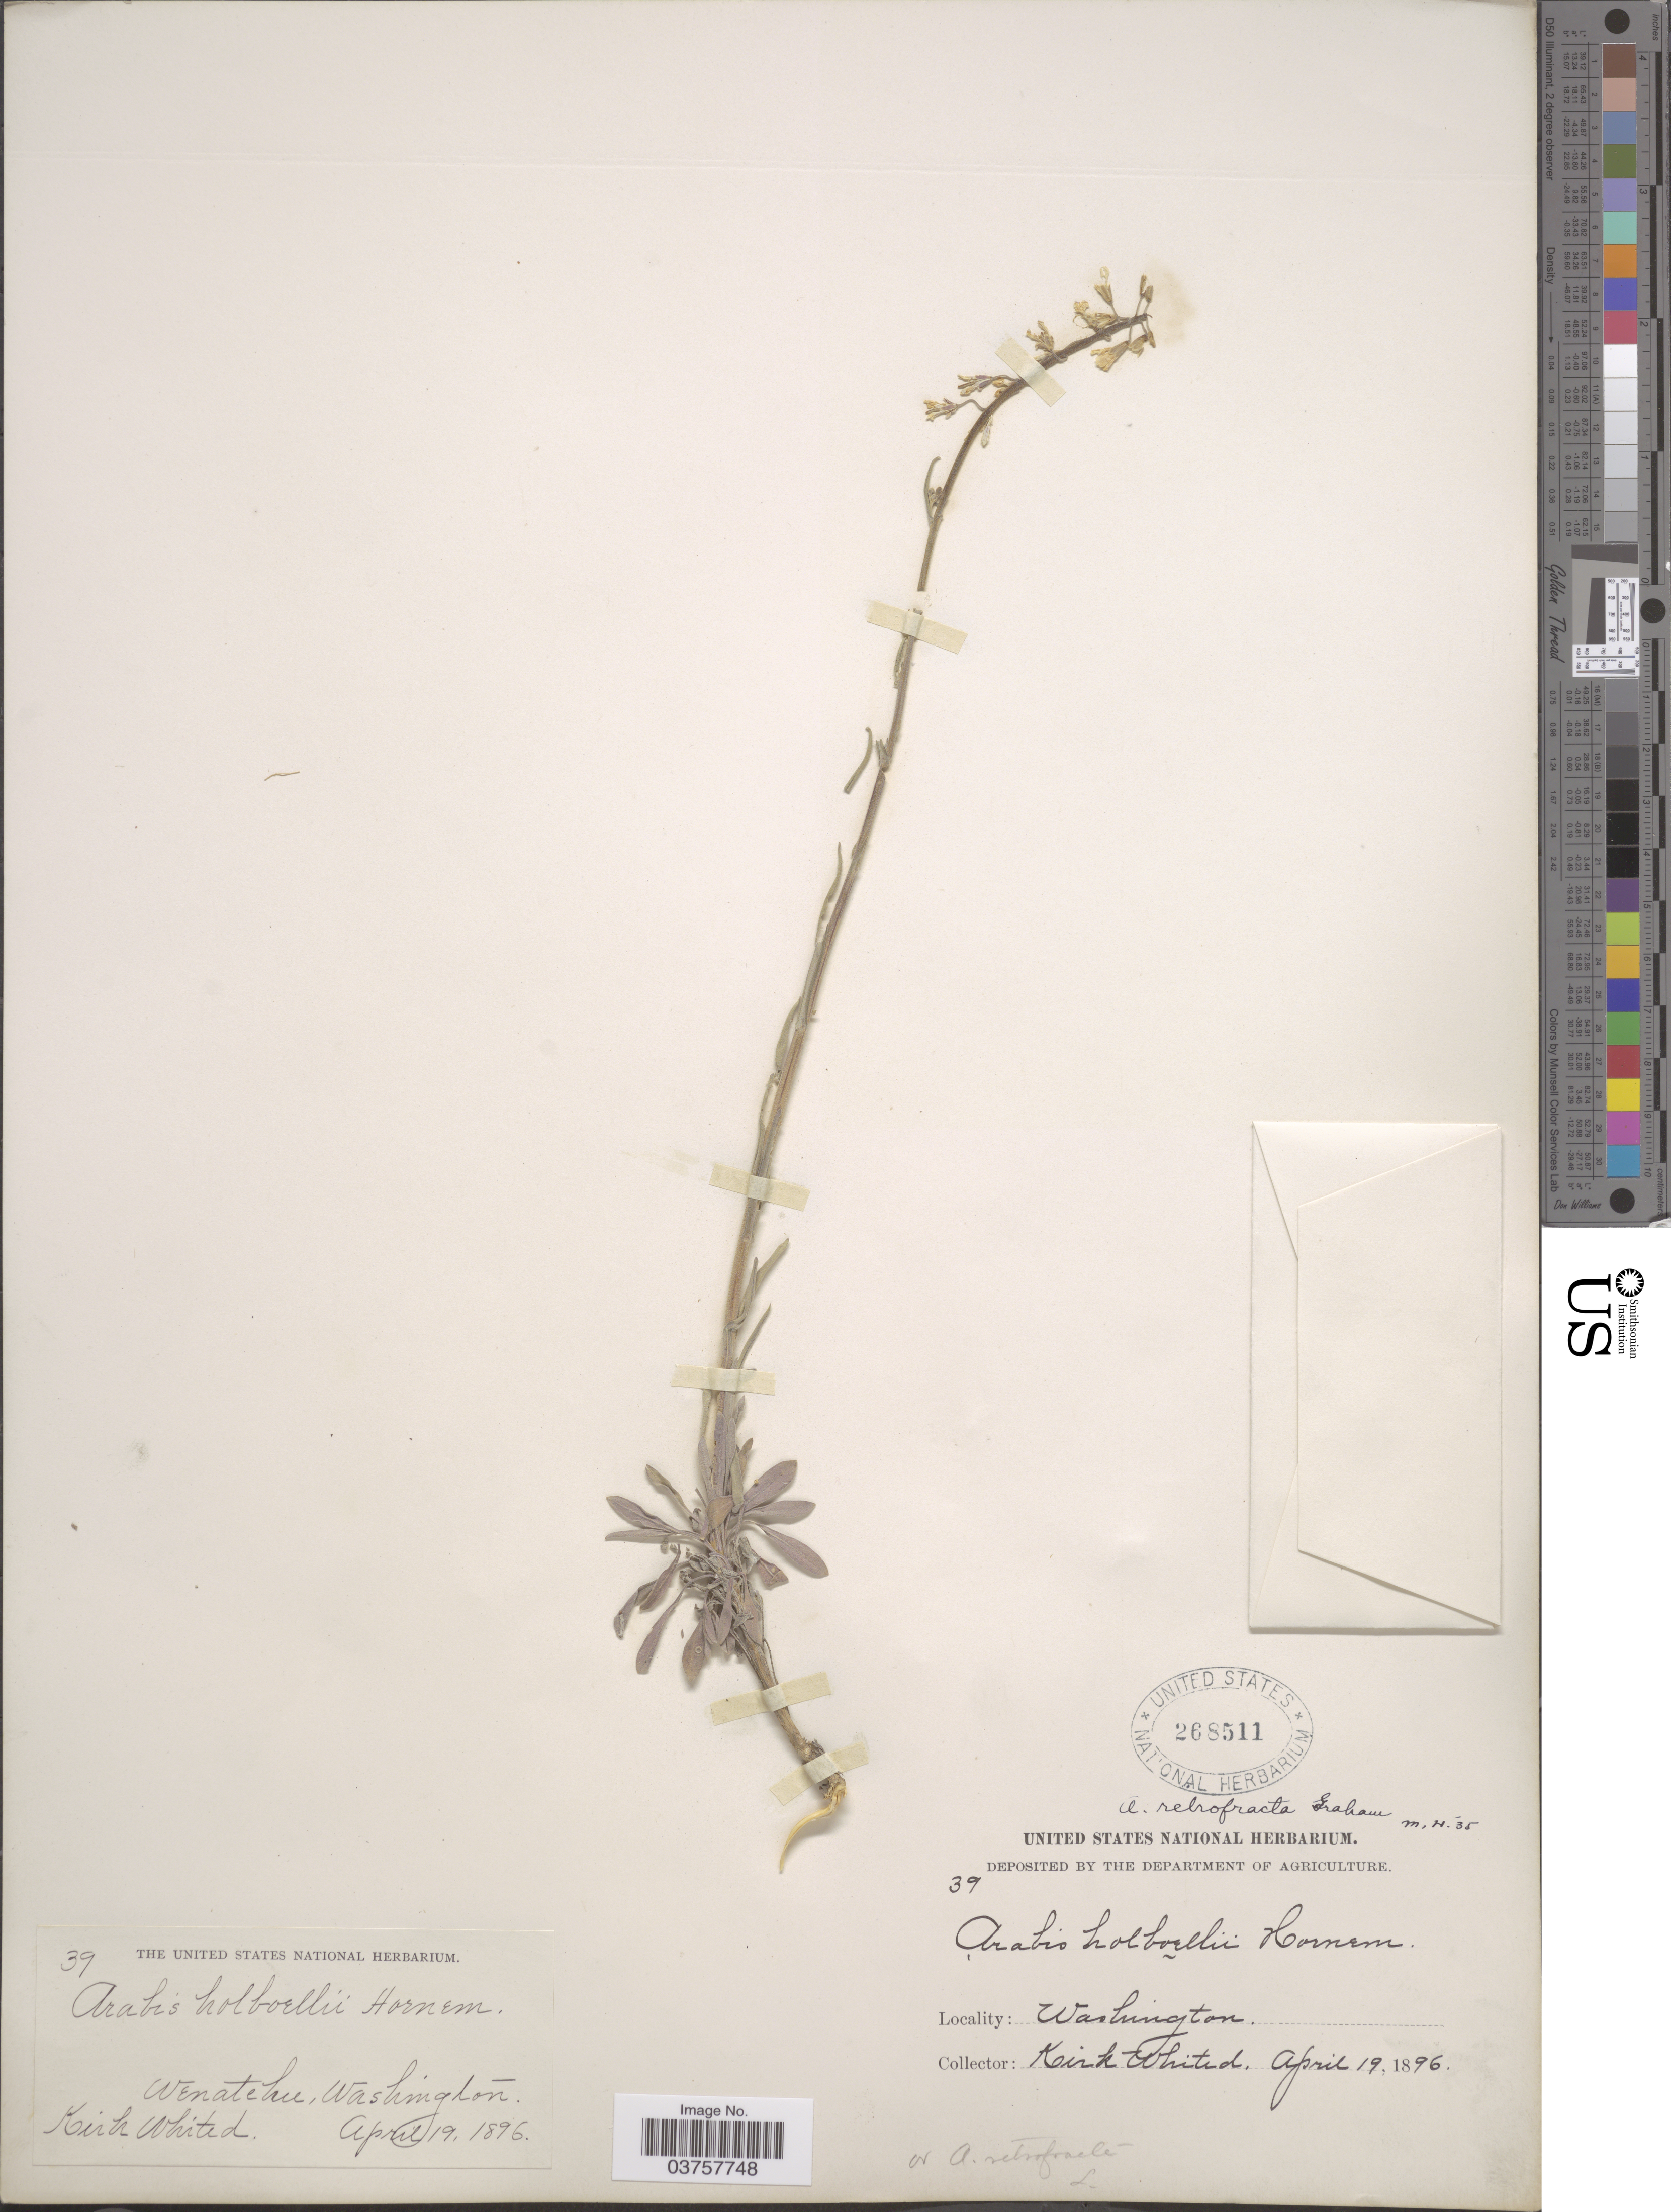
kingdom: Plantae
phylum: Tracheophyta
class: Magnoliopsida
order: Brassicales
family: Brassicaceae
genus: Arabis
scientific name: Arabis holboellii var. retrofracta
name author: Rydb.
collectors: K. Whited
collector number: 39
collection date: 1896-04-19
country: United States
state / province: Washington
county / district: Chelan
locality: Wenatchee.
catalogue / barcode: US 268511